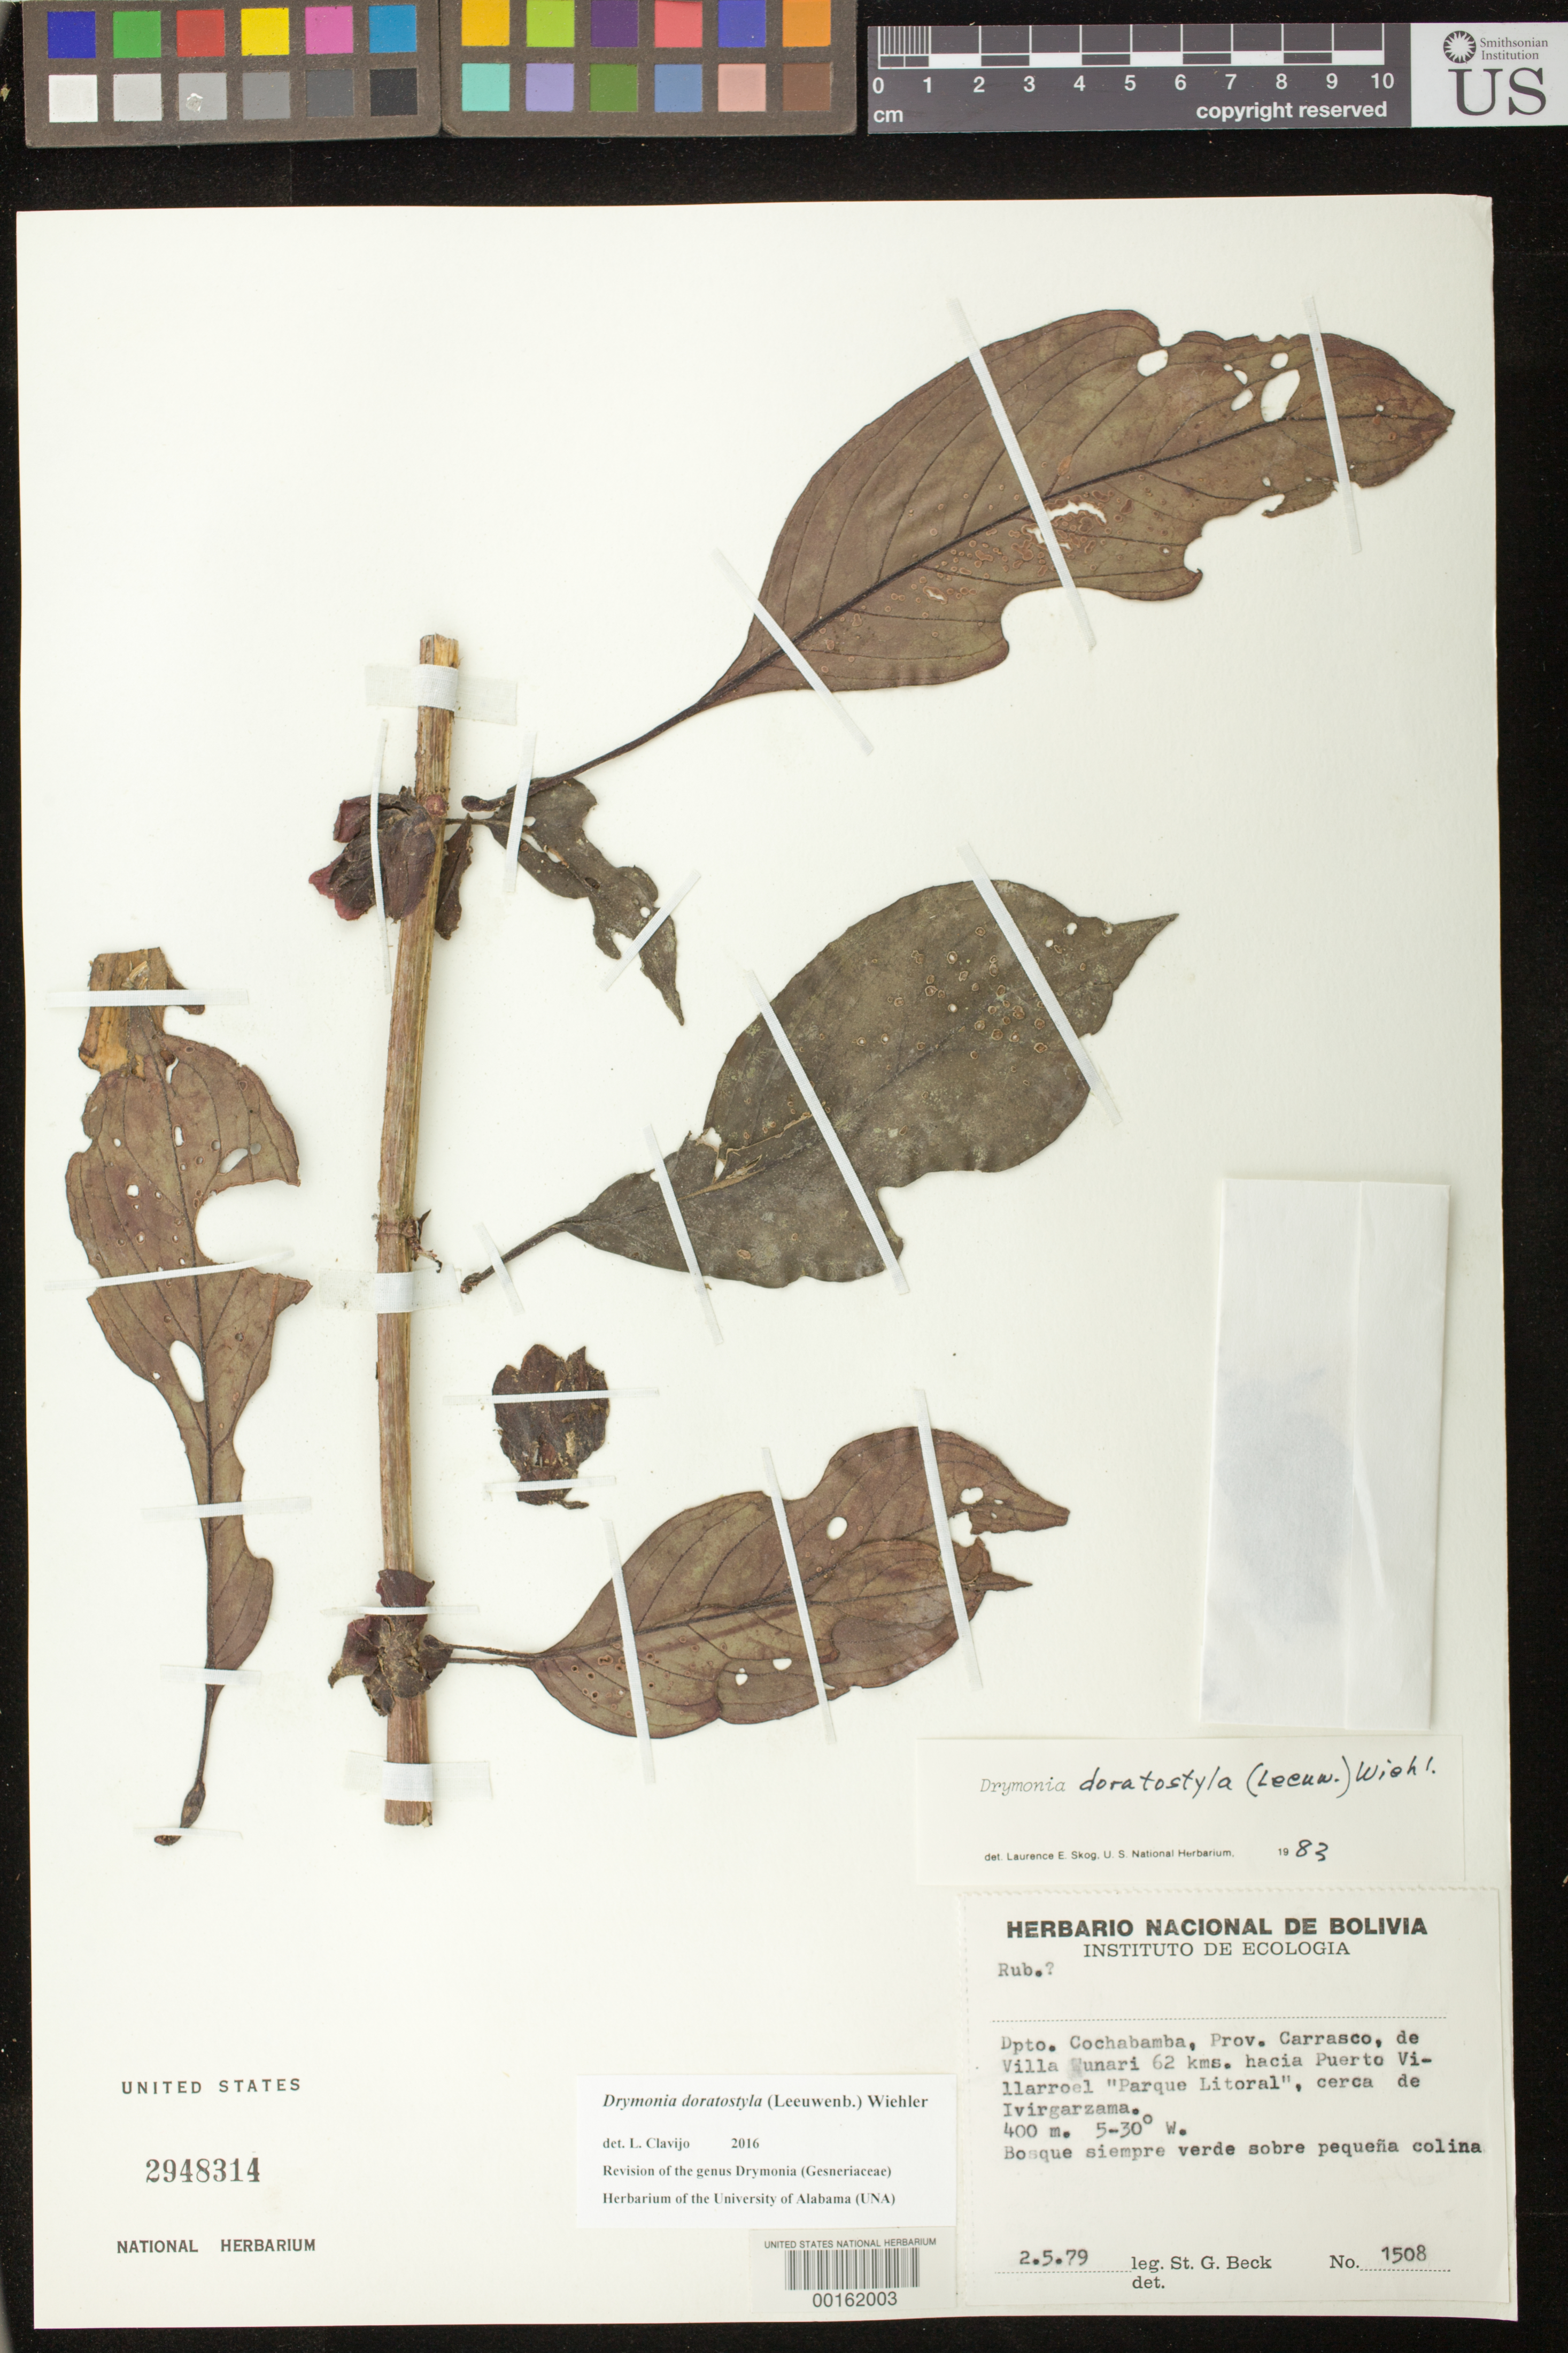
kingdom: Plantae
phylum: Tracheophyta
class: Magnoliopsida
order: Lamiales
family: Gesneriaceae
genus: Drymonia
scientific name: Drymonia doratostyla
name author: (Leeuwenb.) Wiehler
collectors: S. G. Beck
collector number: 1508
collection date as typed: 02 May 1979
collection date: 1979-05-02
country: Bolivia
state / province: Cochabamba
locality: Prov. Carrasco, from Villa Tunari 62 km toward Puerto Villarroel "parque litoral", near ivirgarzama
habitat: Evergreen forest above small hill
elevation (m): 400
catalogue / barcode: US 2948314